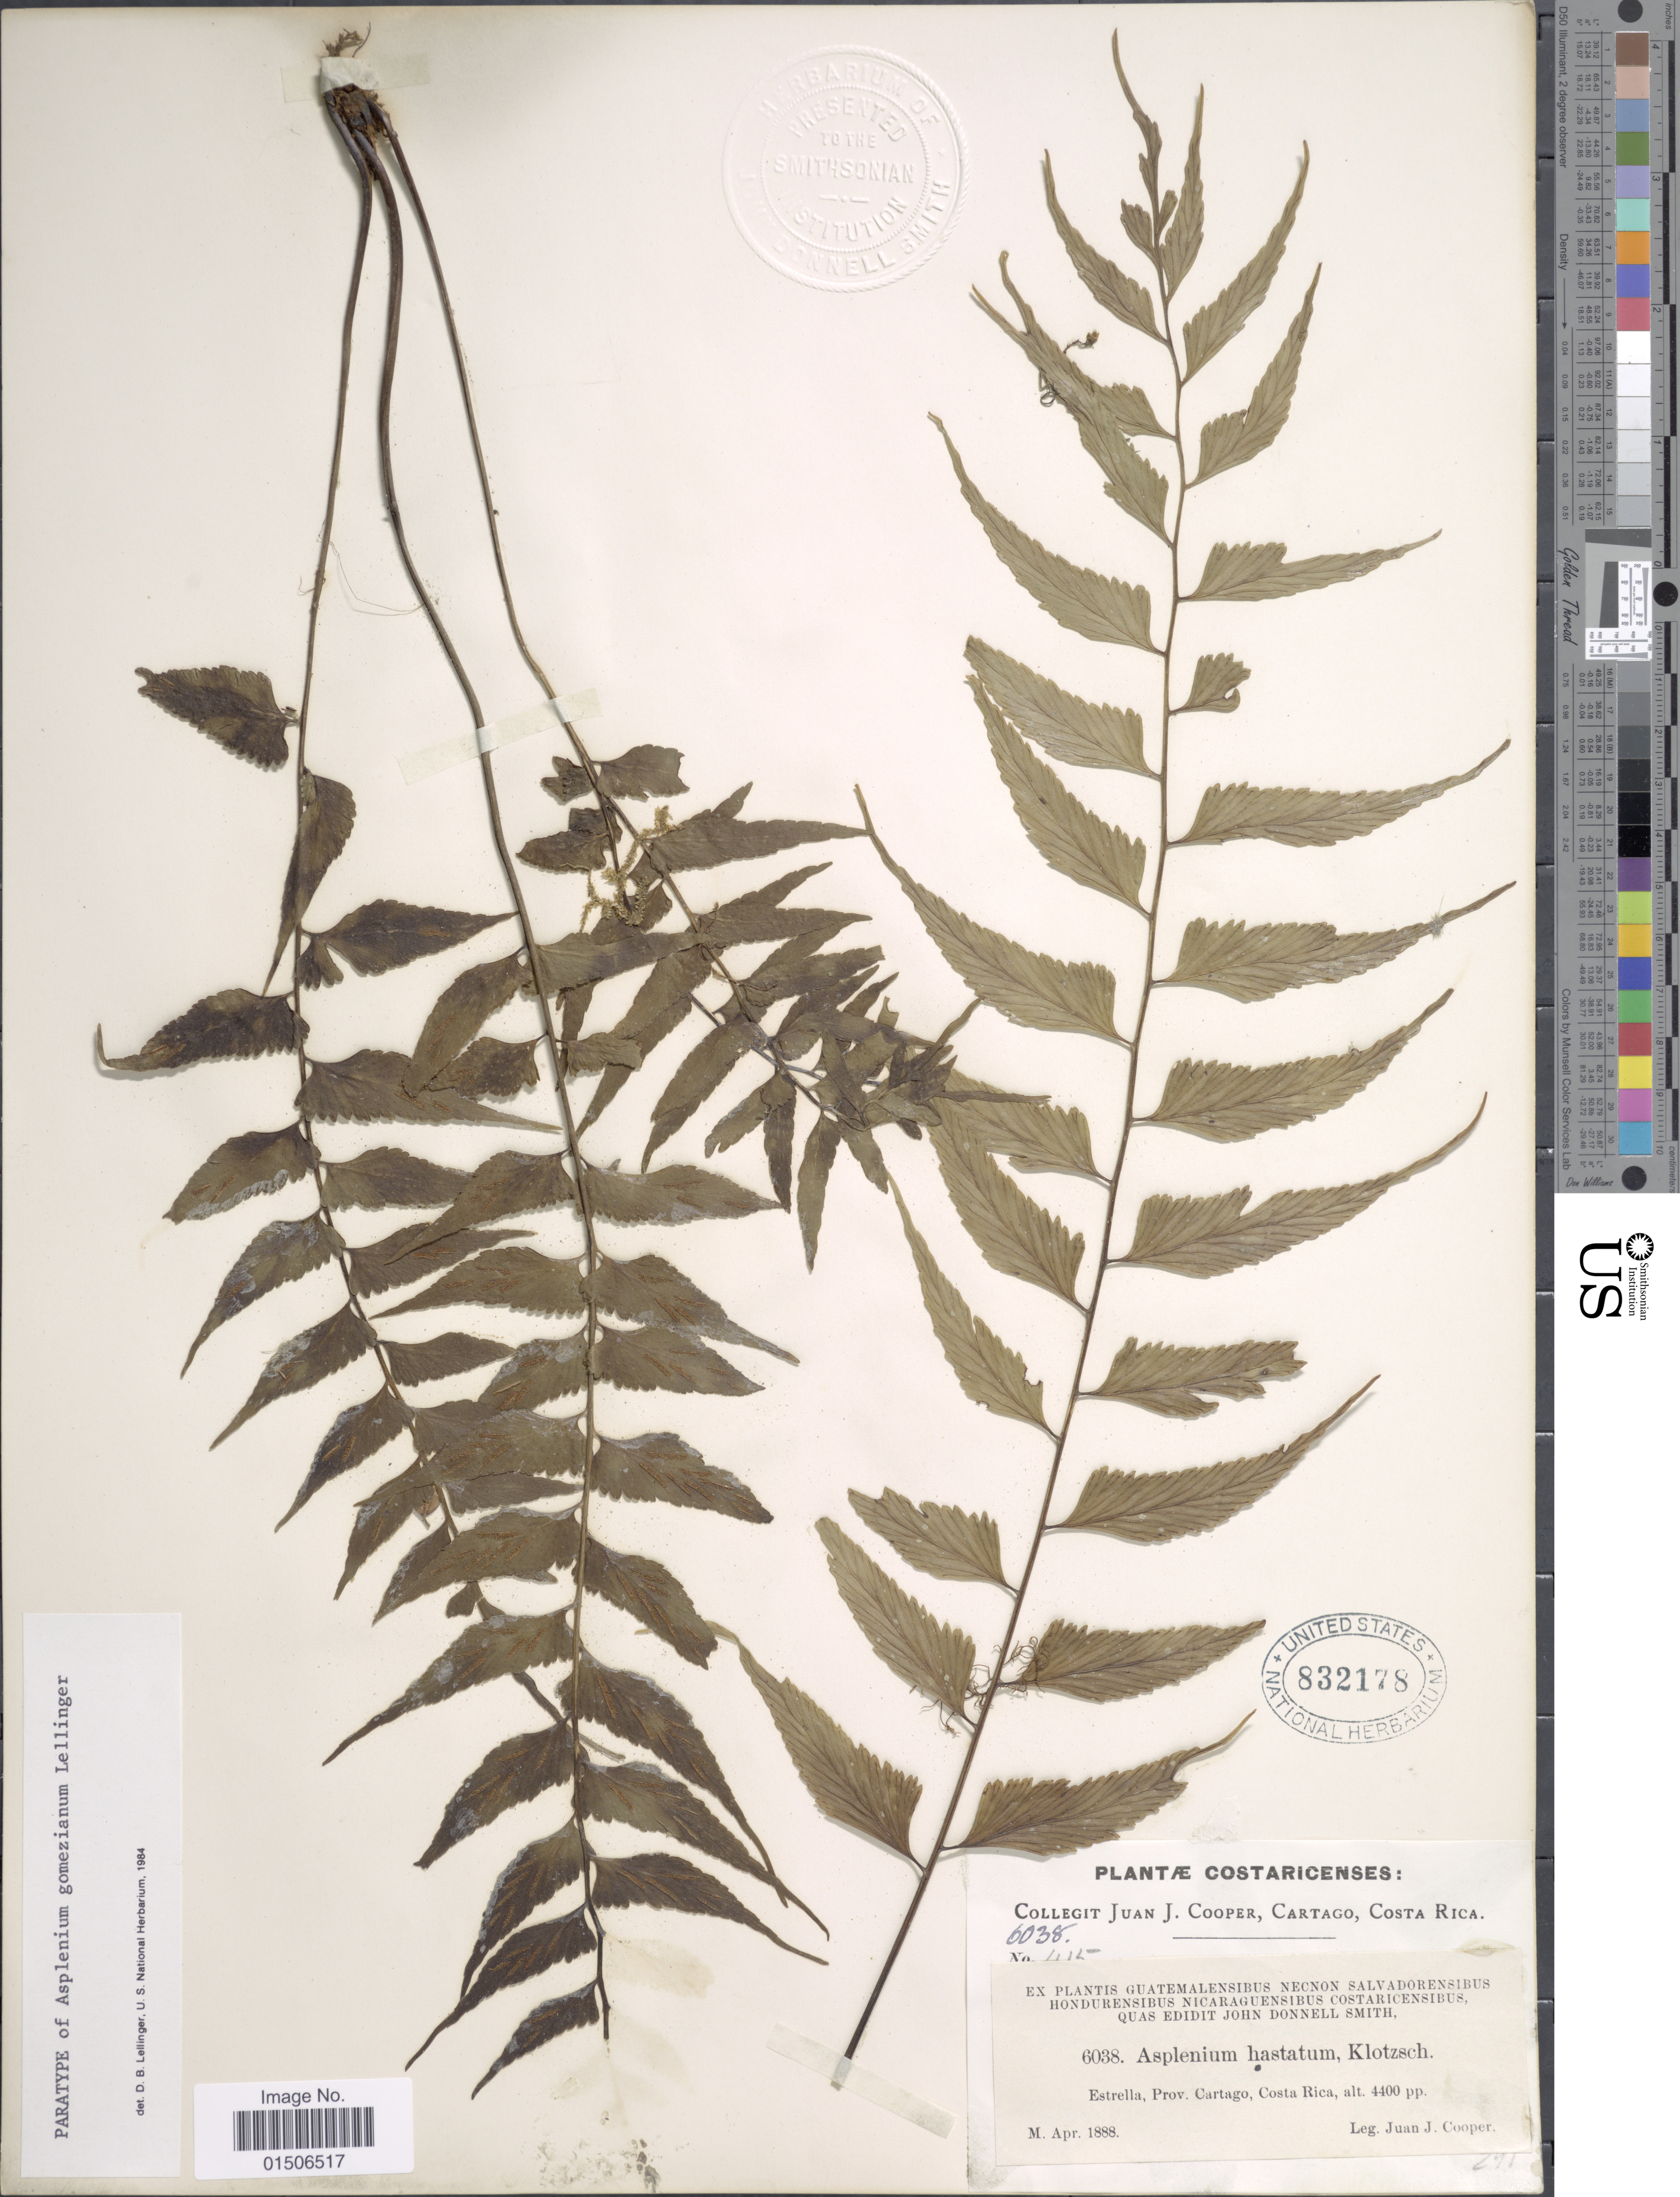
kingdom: Plantae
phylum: Tracheophyta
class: Polypodiopsida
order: Polypodiales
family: Aspleniaceae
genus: Asplenium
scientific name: Asplenium gomezianum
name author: Lellinger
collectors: J. J. Cooper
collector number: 6038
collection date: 1888-04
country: Costa Rica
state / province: Cartago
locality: Estrella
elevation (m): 1341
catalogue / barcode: US 832178